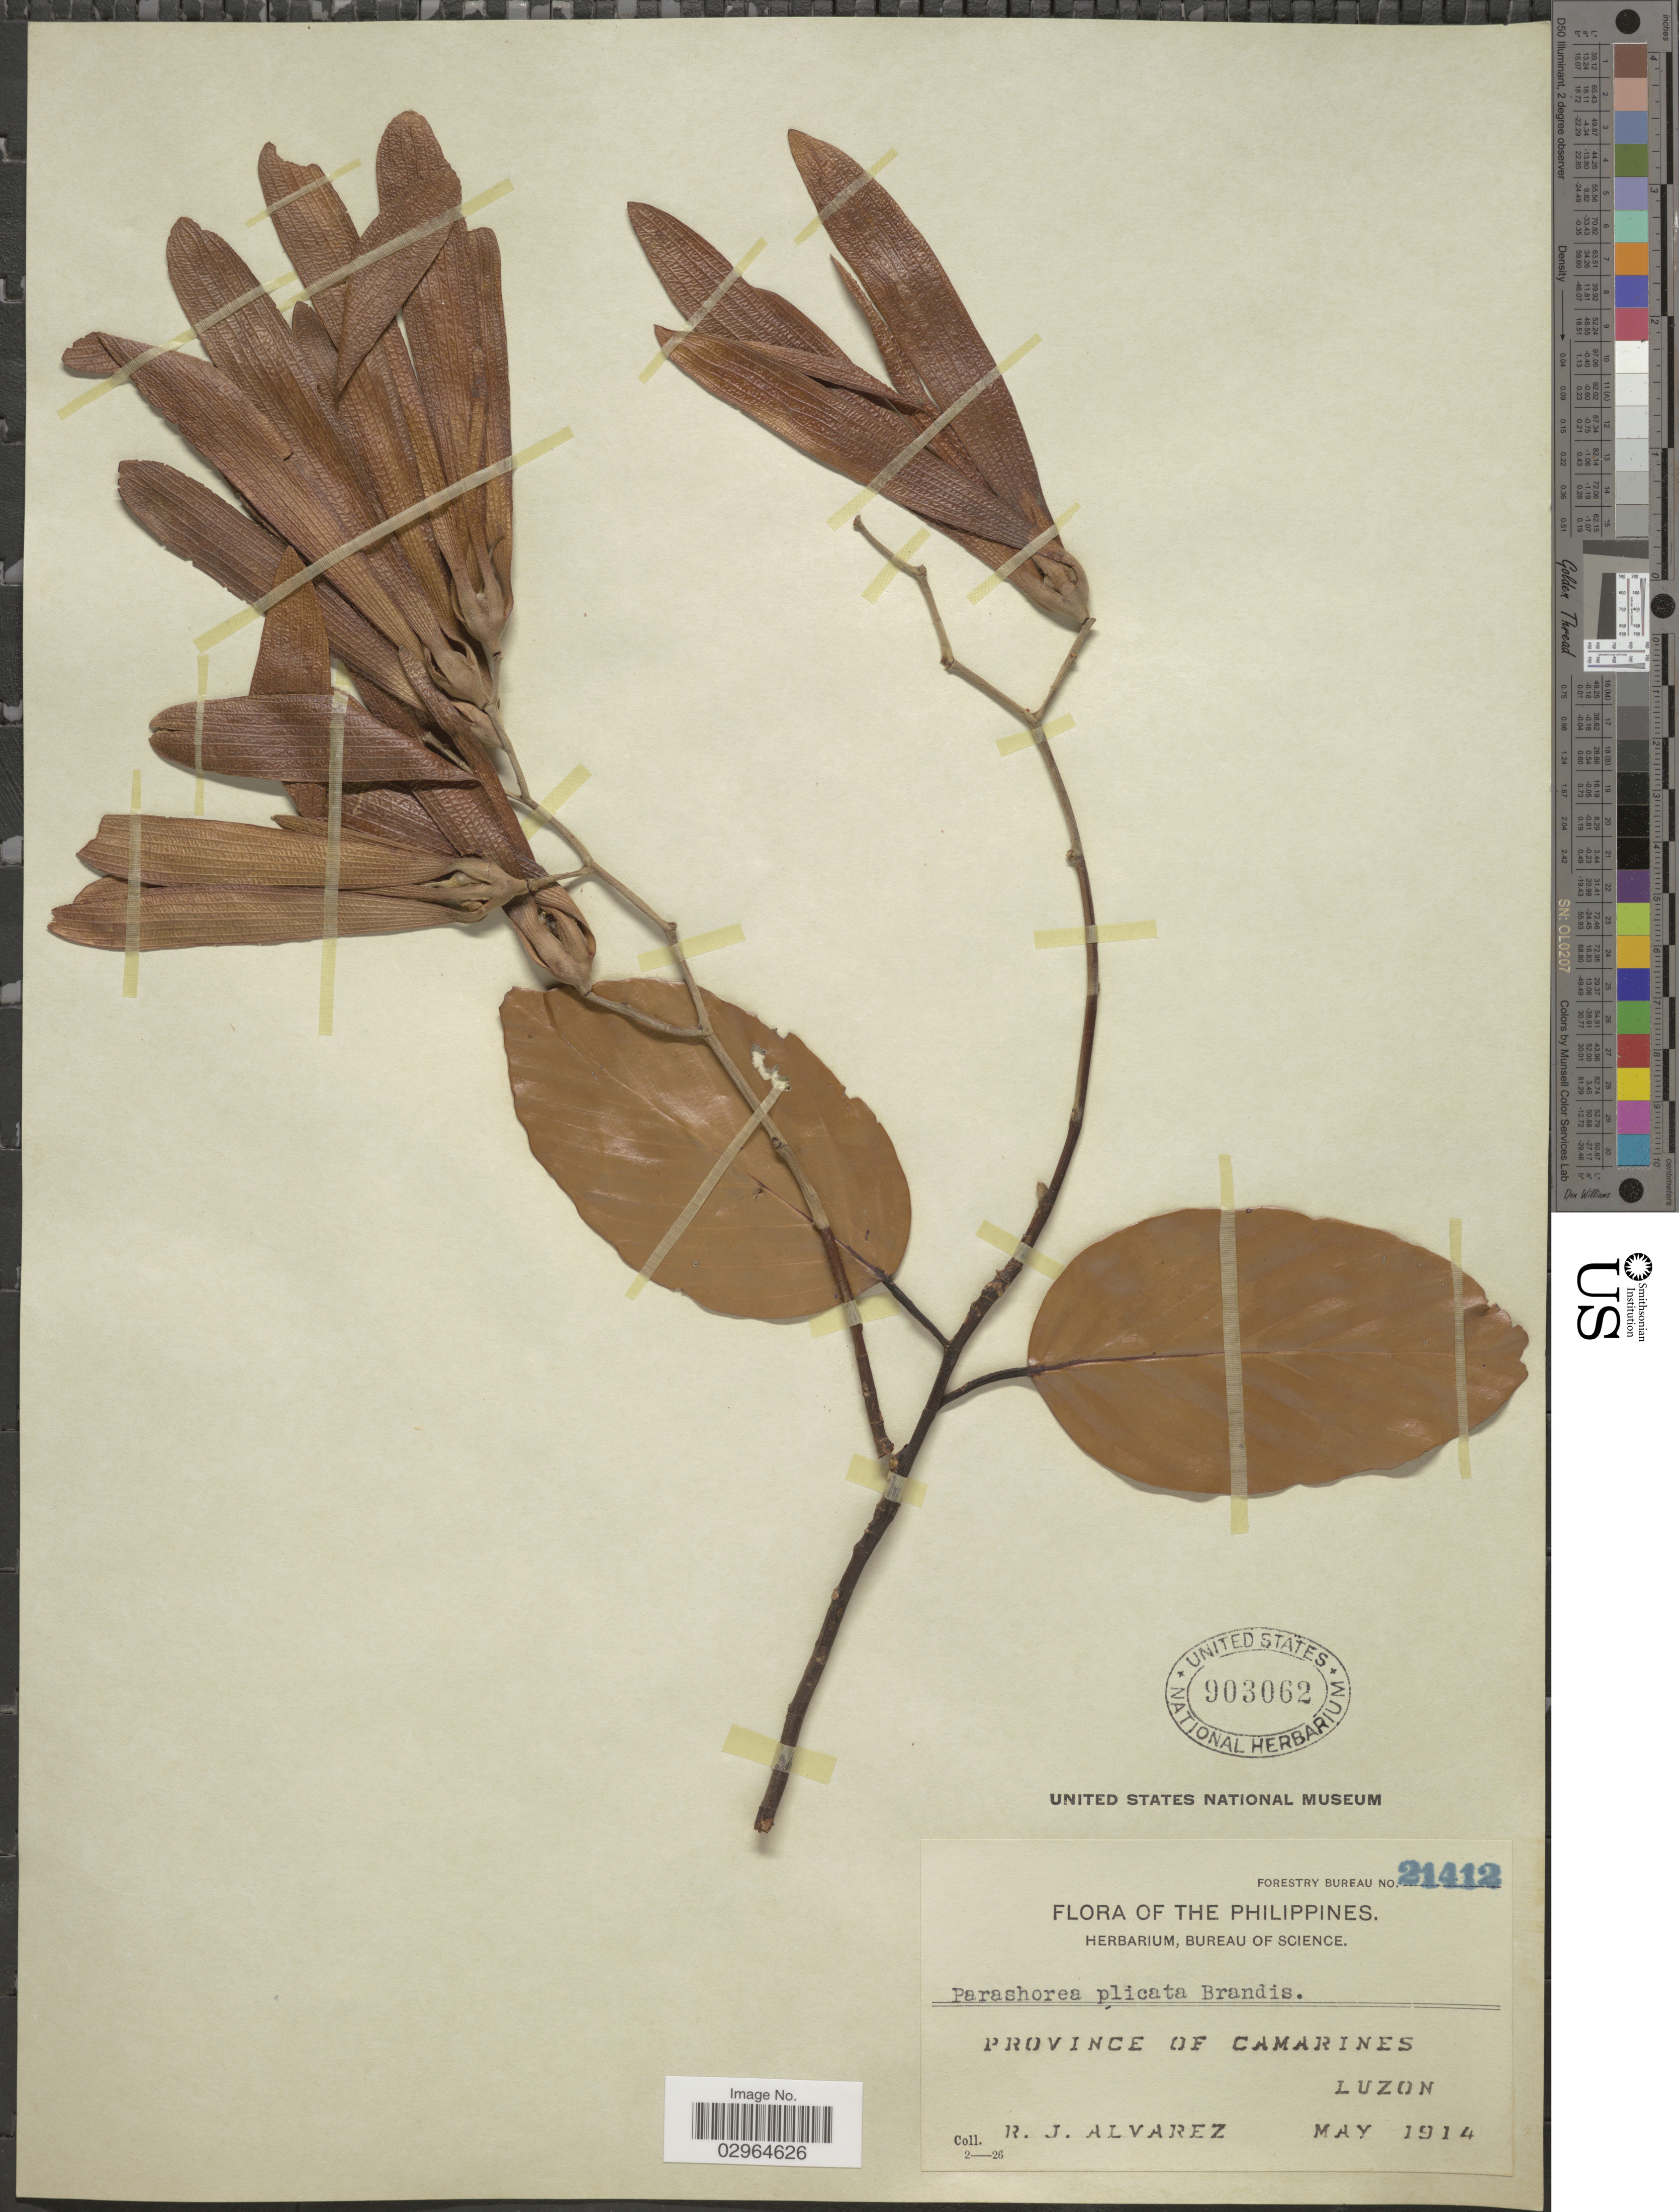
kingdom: Plantae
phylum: Tracheophyta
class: Magnoliopsida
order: Malvales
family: Dipterocarpaceae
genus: Parashorea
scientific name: Parashorea malaanonan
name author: (Blanco) Merr.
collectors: R. Alvarez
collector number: Forestry Bureau 21412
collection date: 1914-05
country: Philippines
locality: Province of Camarines. Luzon.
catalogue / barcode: US 903062